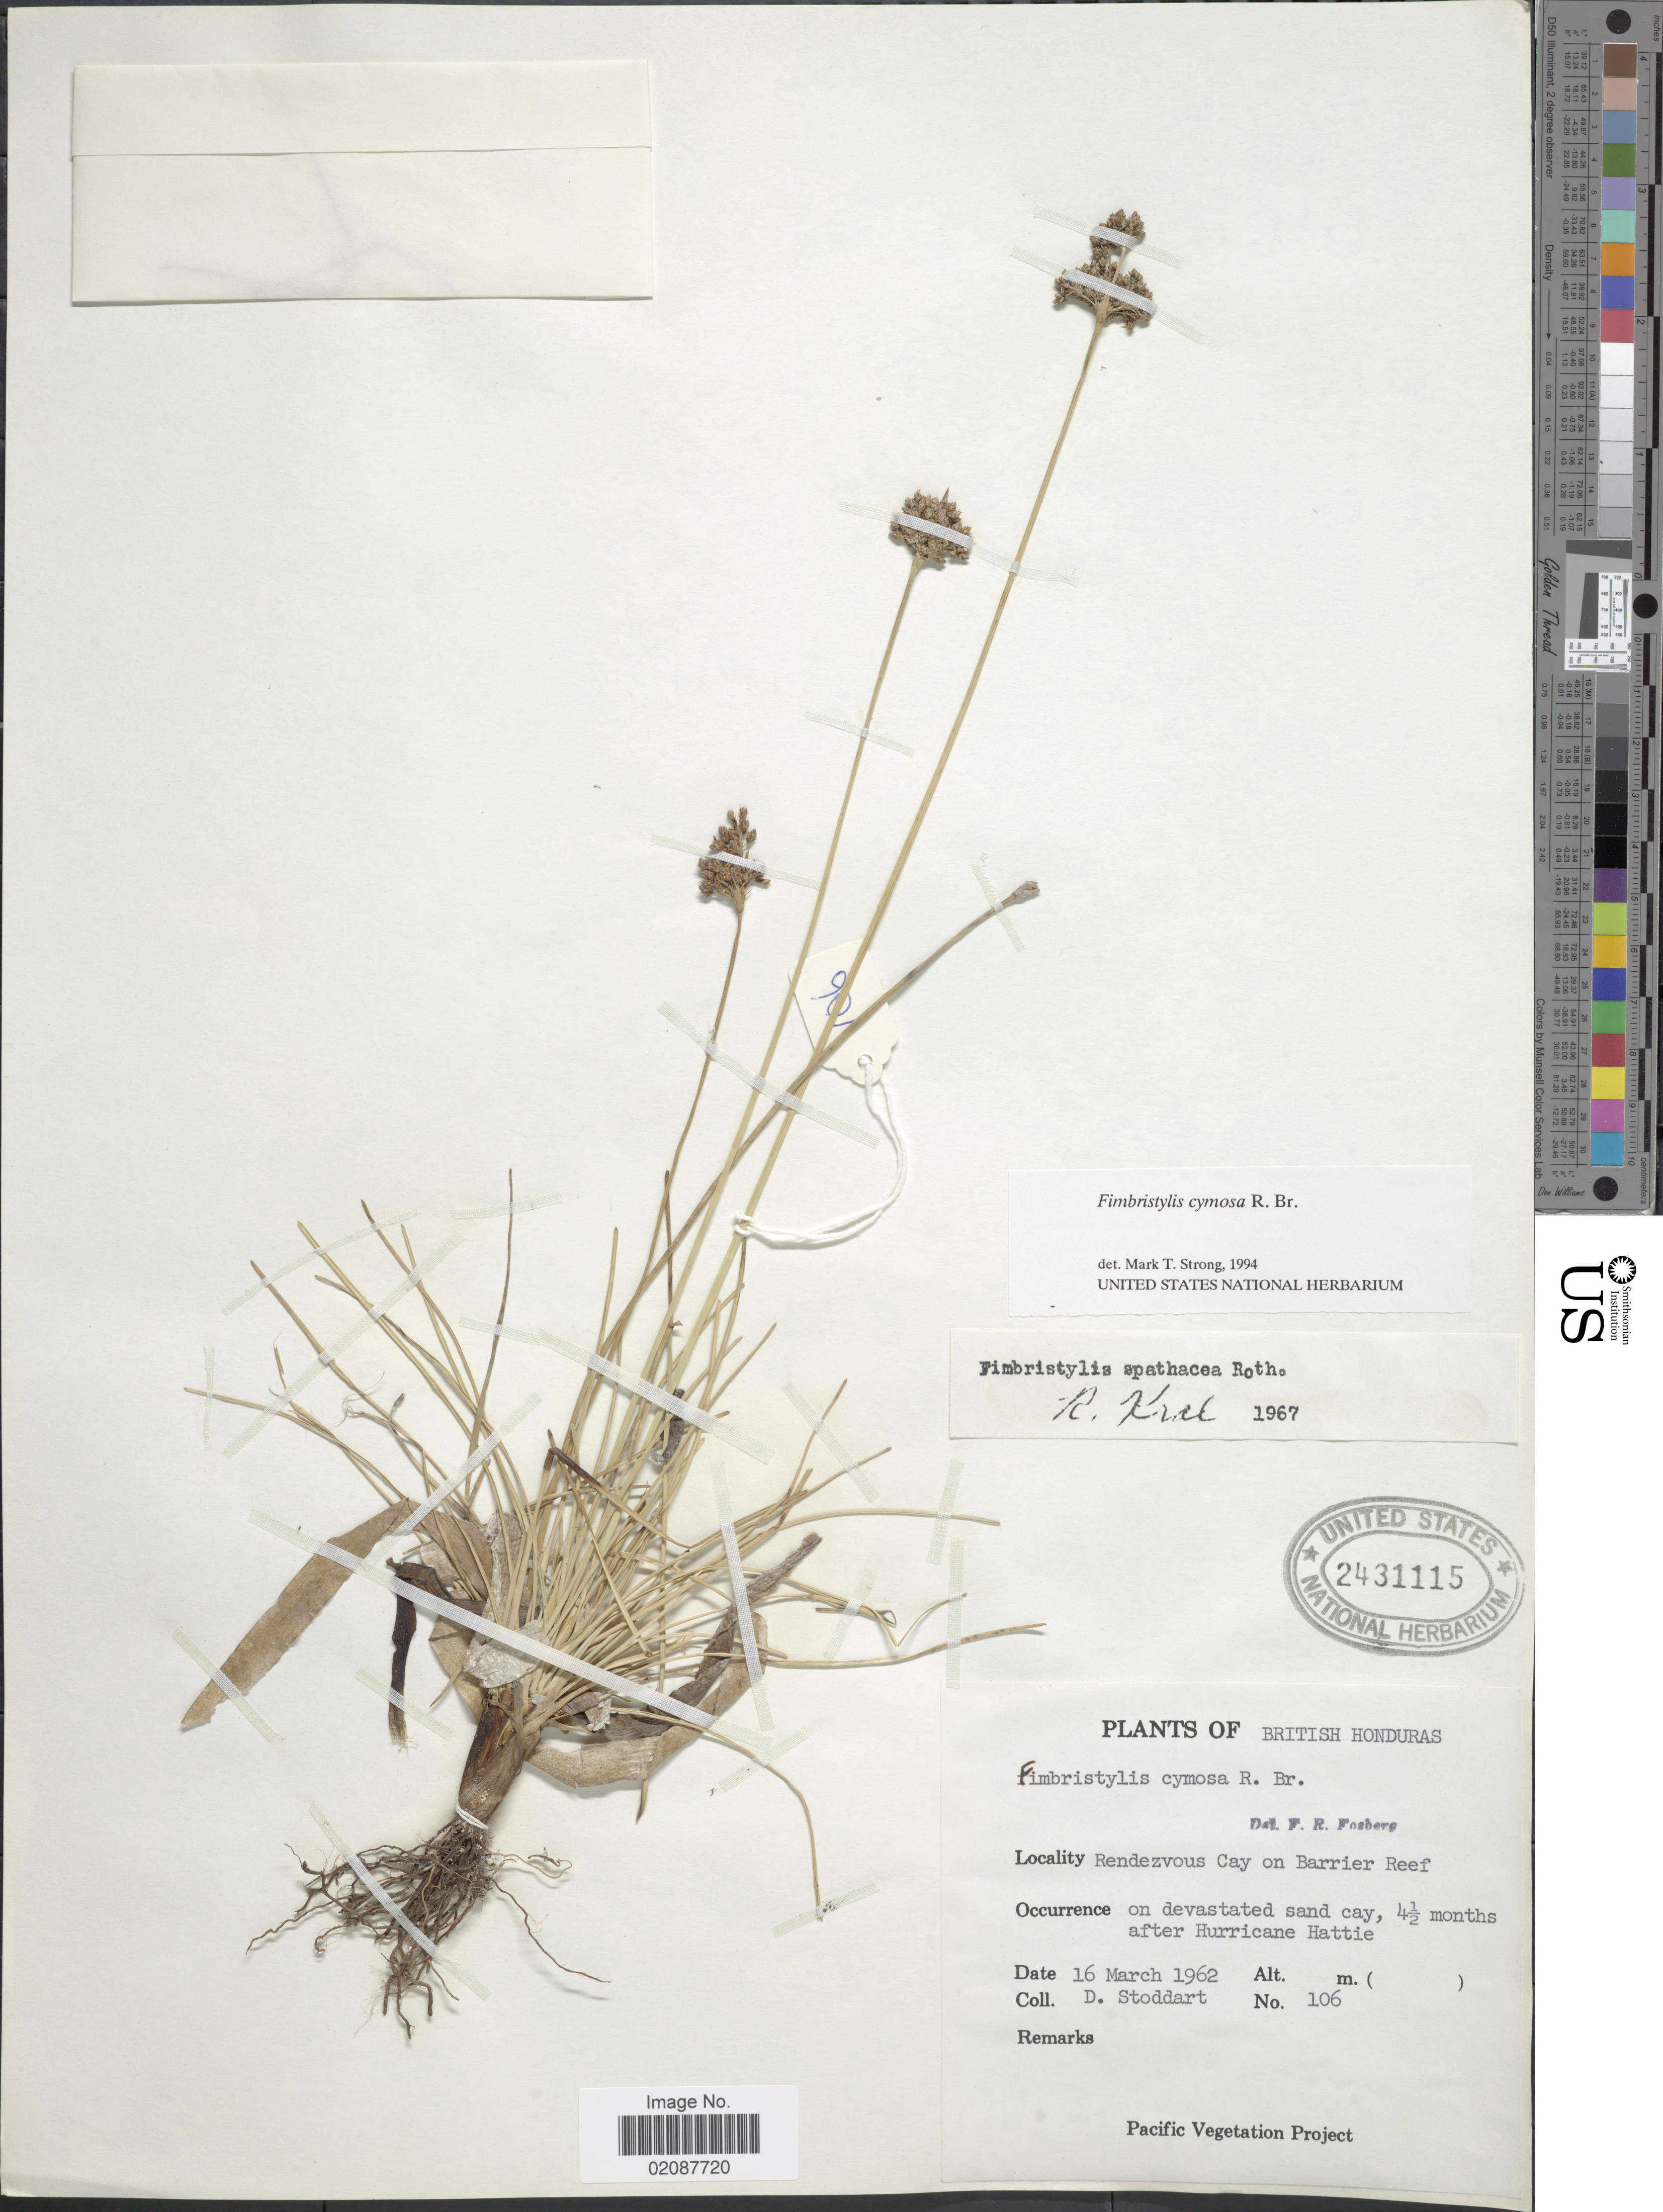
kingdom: Plantae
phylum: Tracheophyta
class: Liliopsida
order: Poales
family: Cyperaceae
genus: Fimbristylis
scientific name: Fimbristylis cymosa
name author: R. Br.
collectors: D. Stoddart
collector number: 106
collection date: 1962-03-16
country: Belize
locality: British Honduras, Rendezvous Cay on Barrier Reef, on devastated sand cay, 4.5 months after Hurricane Hattie.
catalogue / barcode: US 2431115